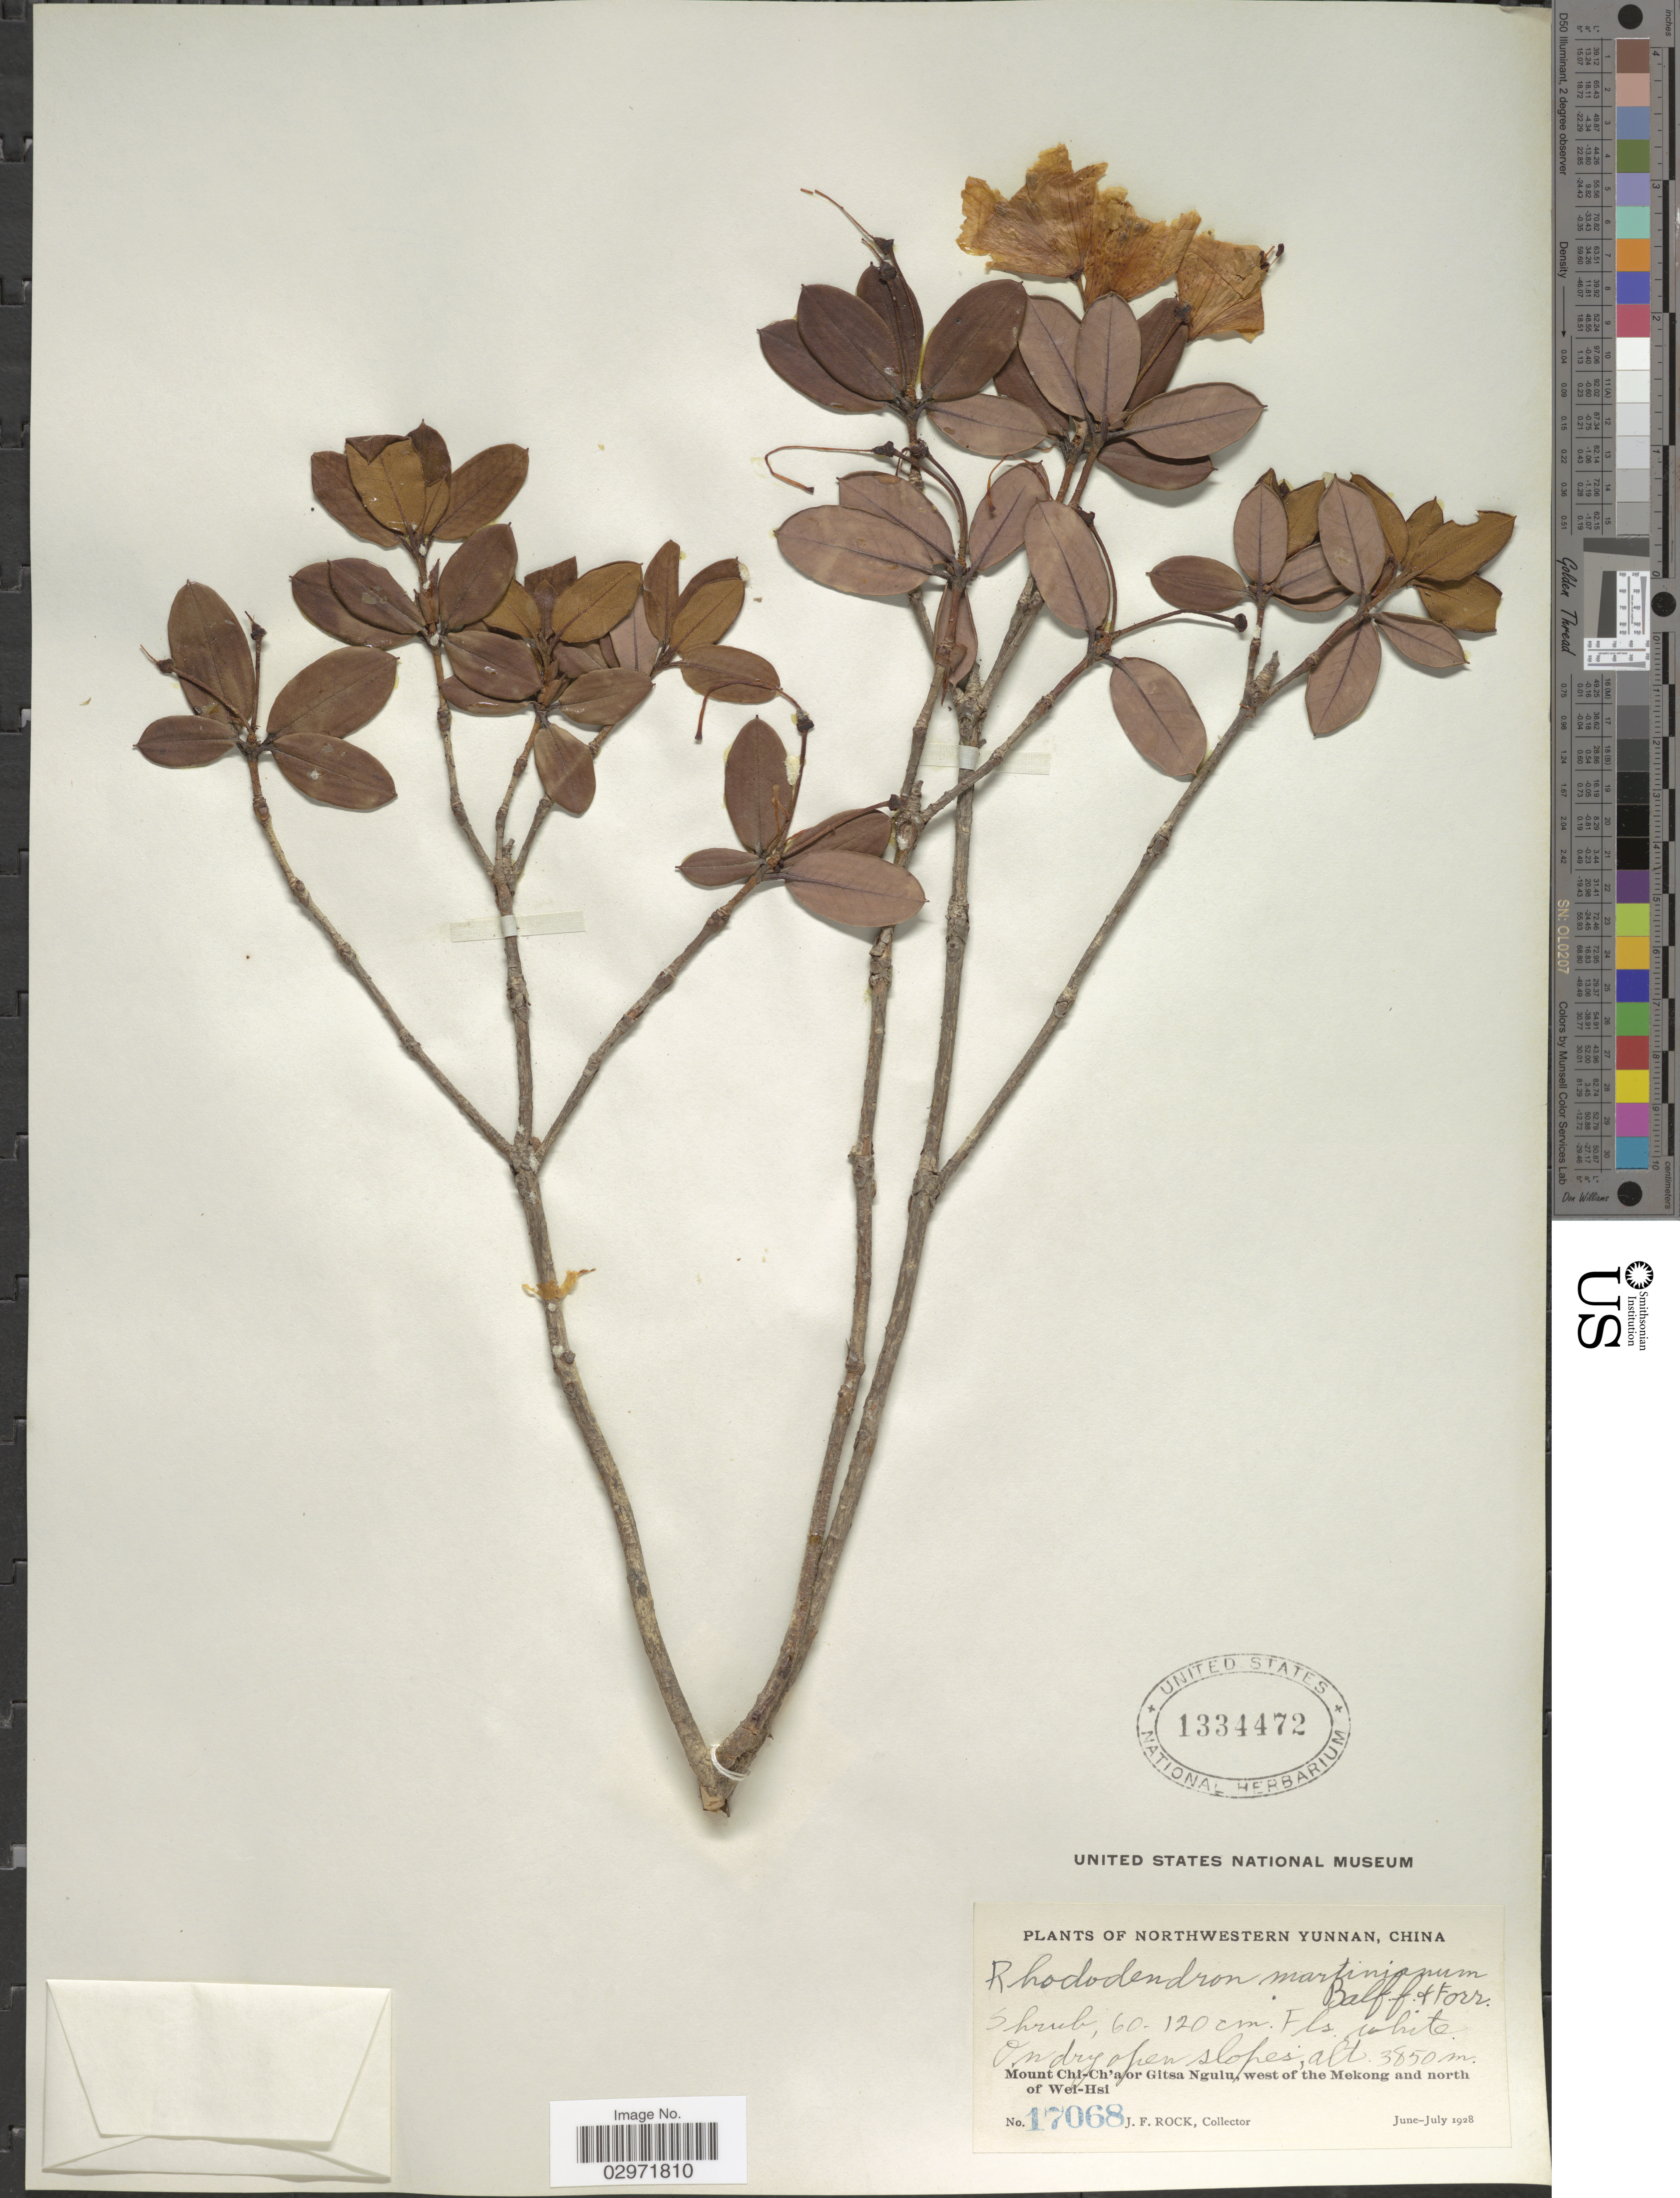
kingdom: Plantae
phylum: Tracheophyta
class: Magnoliopsida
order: Ericales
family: Ericaceae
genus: Rhododendron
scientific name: Rhododendron martinianum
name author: Balf. f. & Forrest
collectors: J. Rock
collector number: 17068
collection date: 1928-06/1928-07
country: China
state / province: Yunnan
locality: Northwestern Yunnan. Mount Chi-Ch'a or Gitsa Ngulu, west of the Mekong and north of Wei-Hsi. On dry open slopes.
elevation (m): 3850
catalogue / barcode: US 1334472